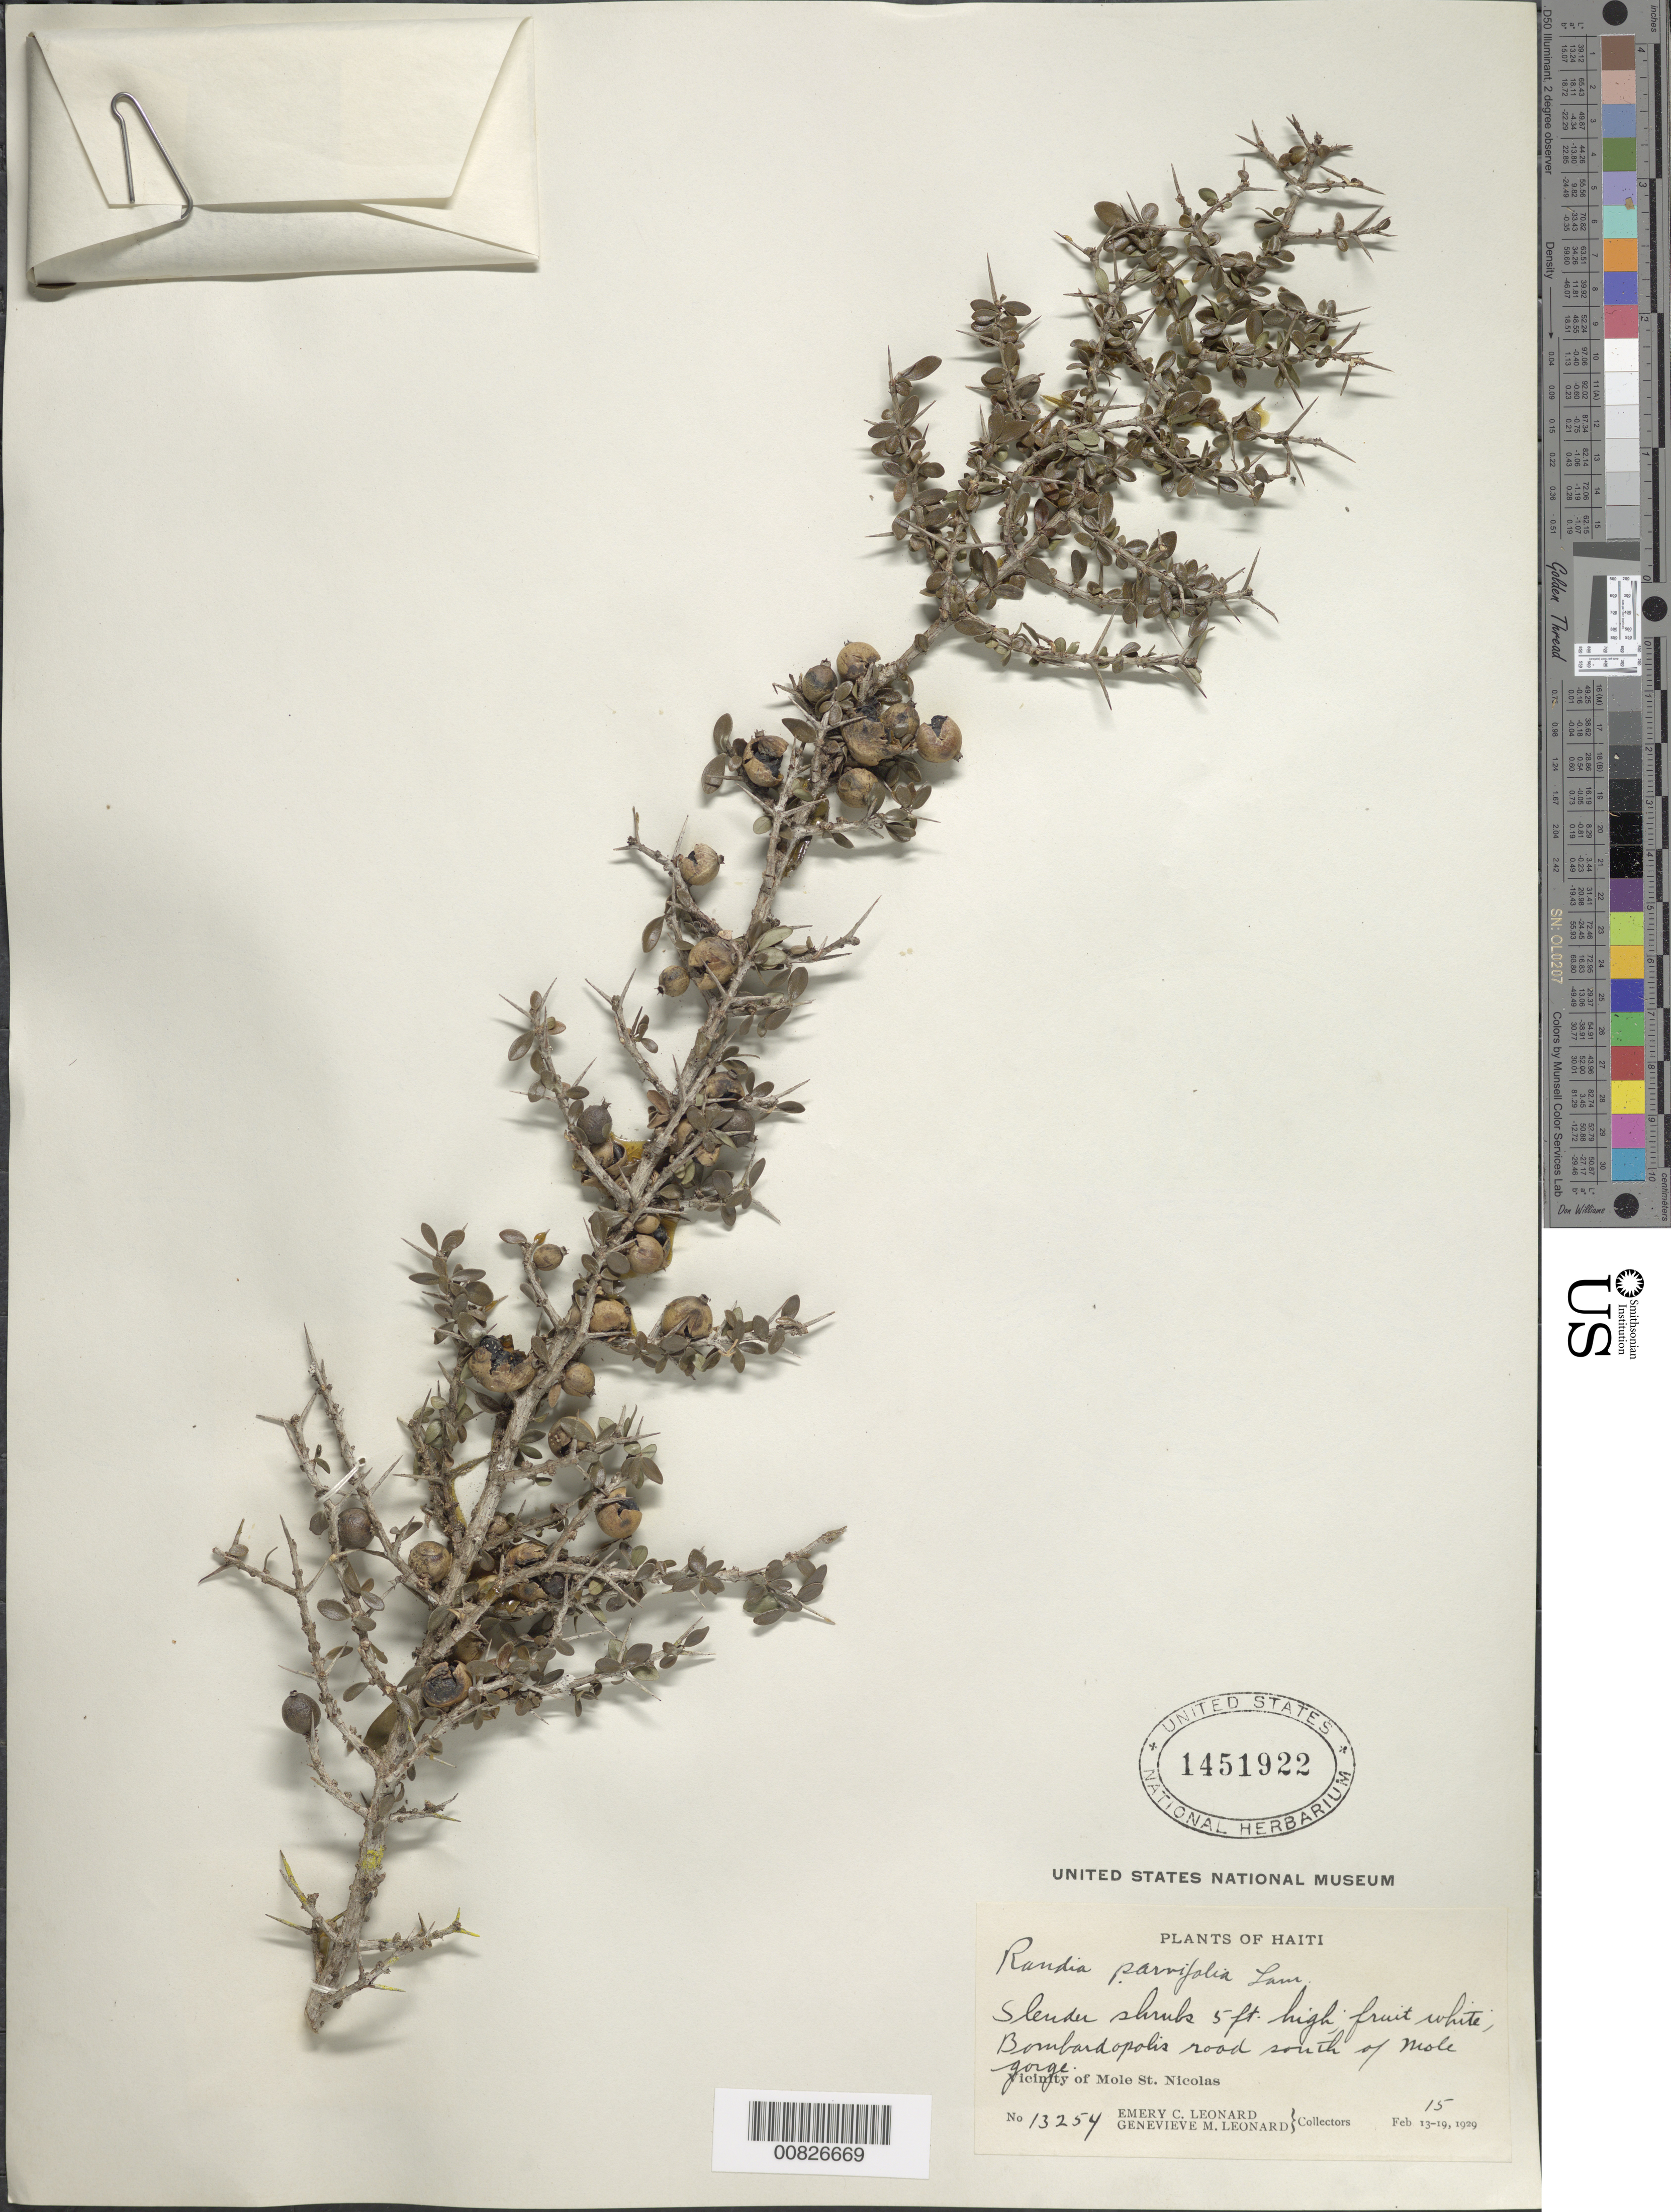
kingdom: Plantae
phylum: Tracheophyta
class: Magnoliopsida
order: Gentianales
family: Rubiaceae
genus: Randia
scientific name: Randia parvifolia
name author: Lam.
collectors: E. C. Leonard & G. M. Leonard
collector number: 13254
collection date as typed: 15 Feb 1929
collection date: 1929-02-15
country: Haiti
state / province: Nord-Ouest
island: Hispaniola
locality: Vicinity of Mole St. Nicolas, Bombardopolis Road, S of Mole Gorge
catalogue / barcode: US 1451922